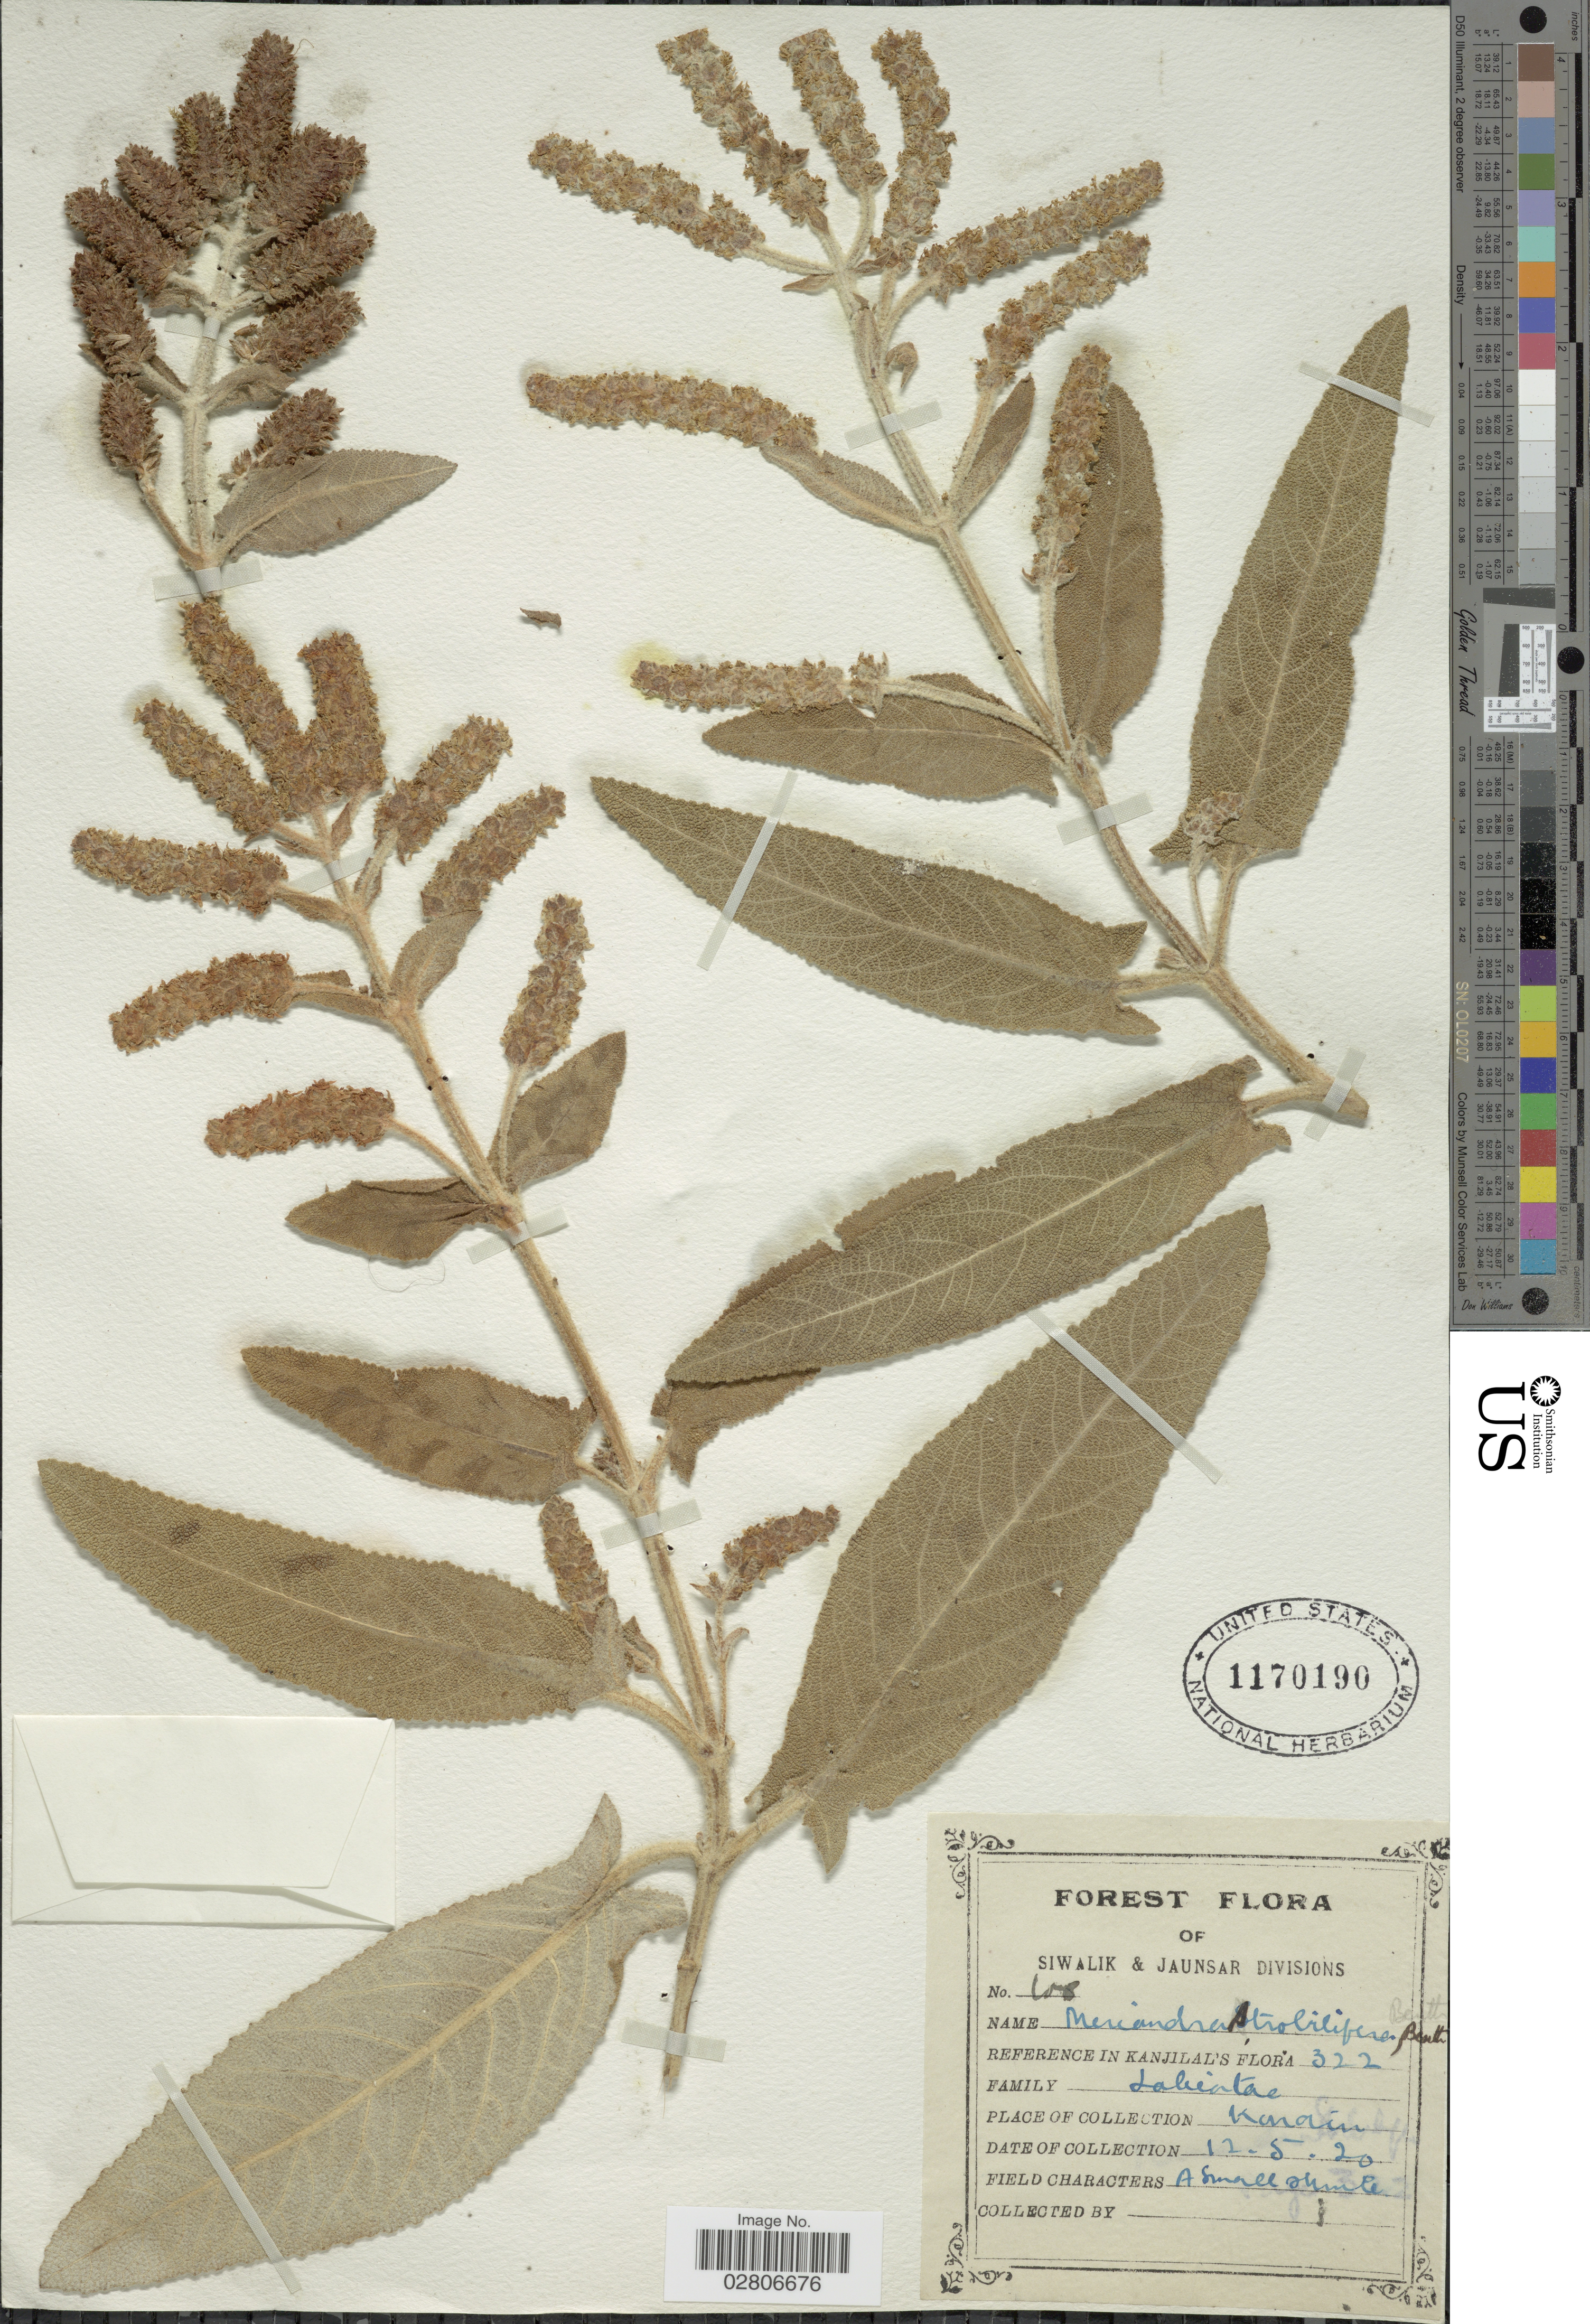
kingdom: Plantae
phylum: Tracheophyta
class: Magnoliopsida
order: Lamiales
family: Lamiaceae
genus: Meriandra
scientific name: Meriandra strobilifera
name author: Benth.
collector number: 108*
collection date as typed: Transcribed d/m/y: 12/5/20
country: India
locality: Siwalik & Jaunsar Divisions, Karain.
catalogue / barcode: US 1170190